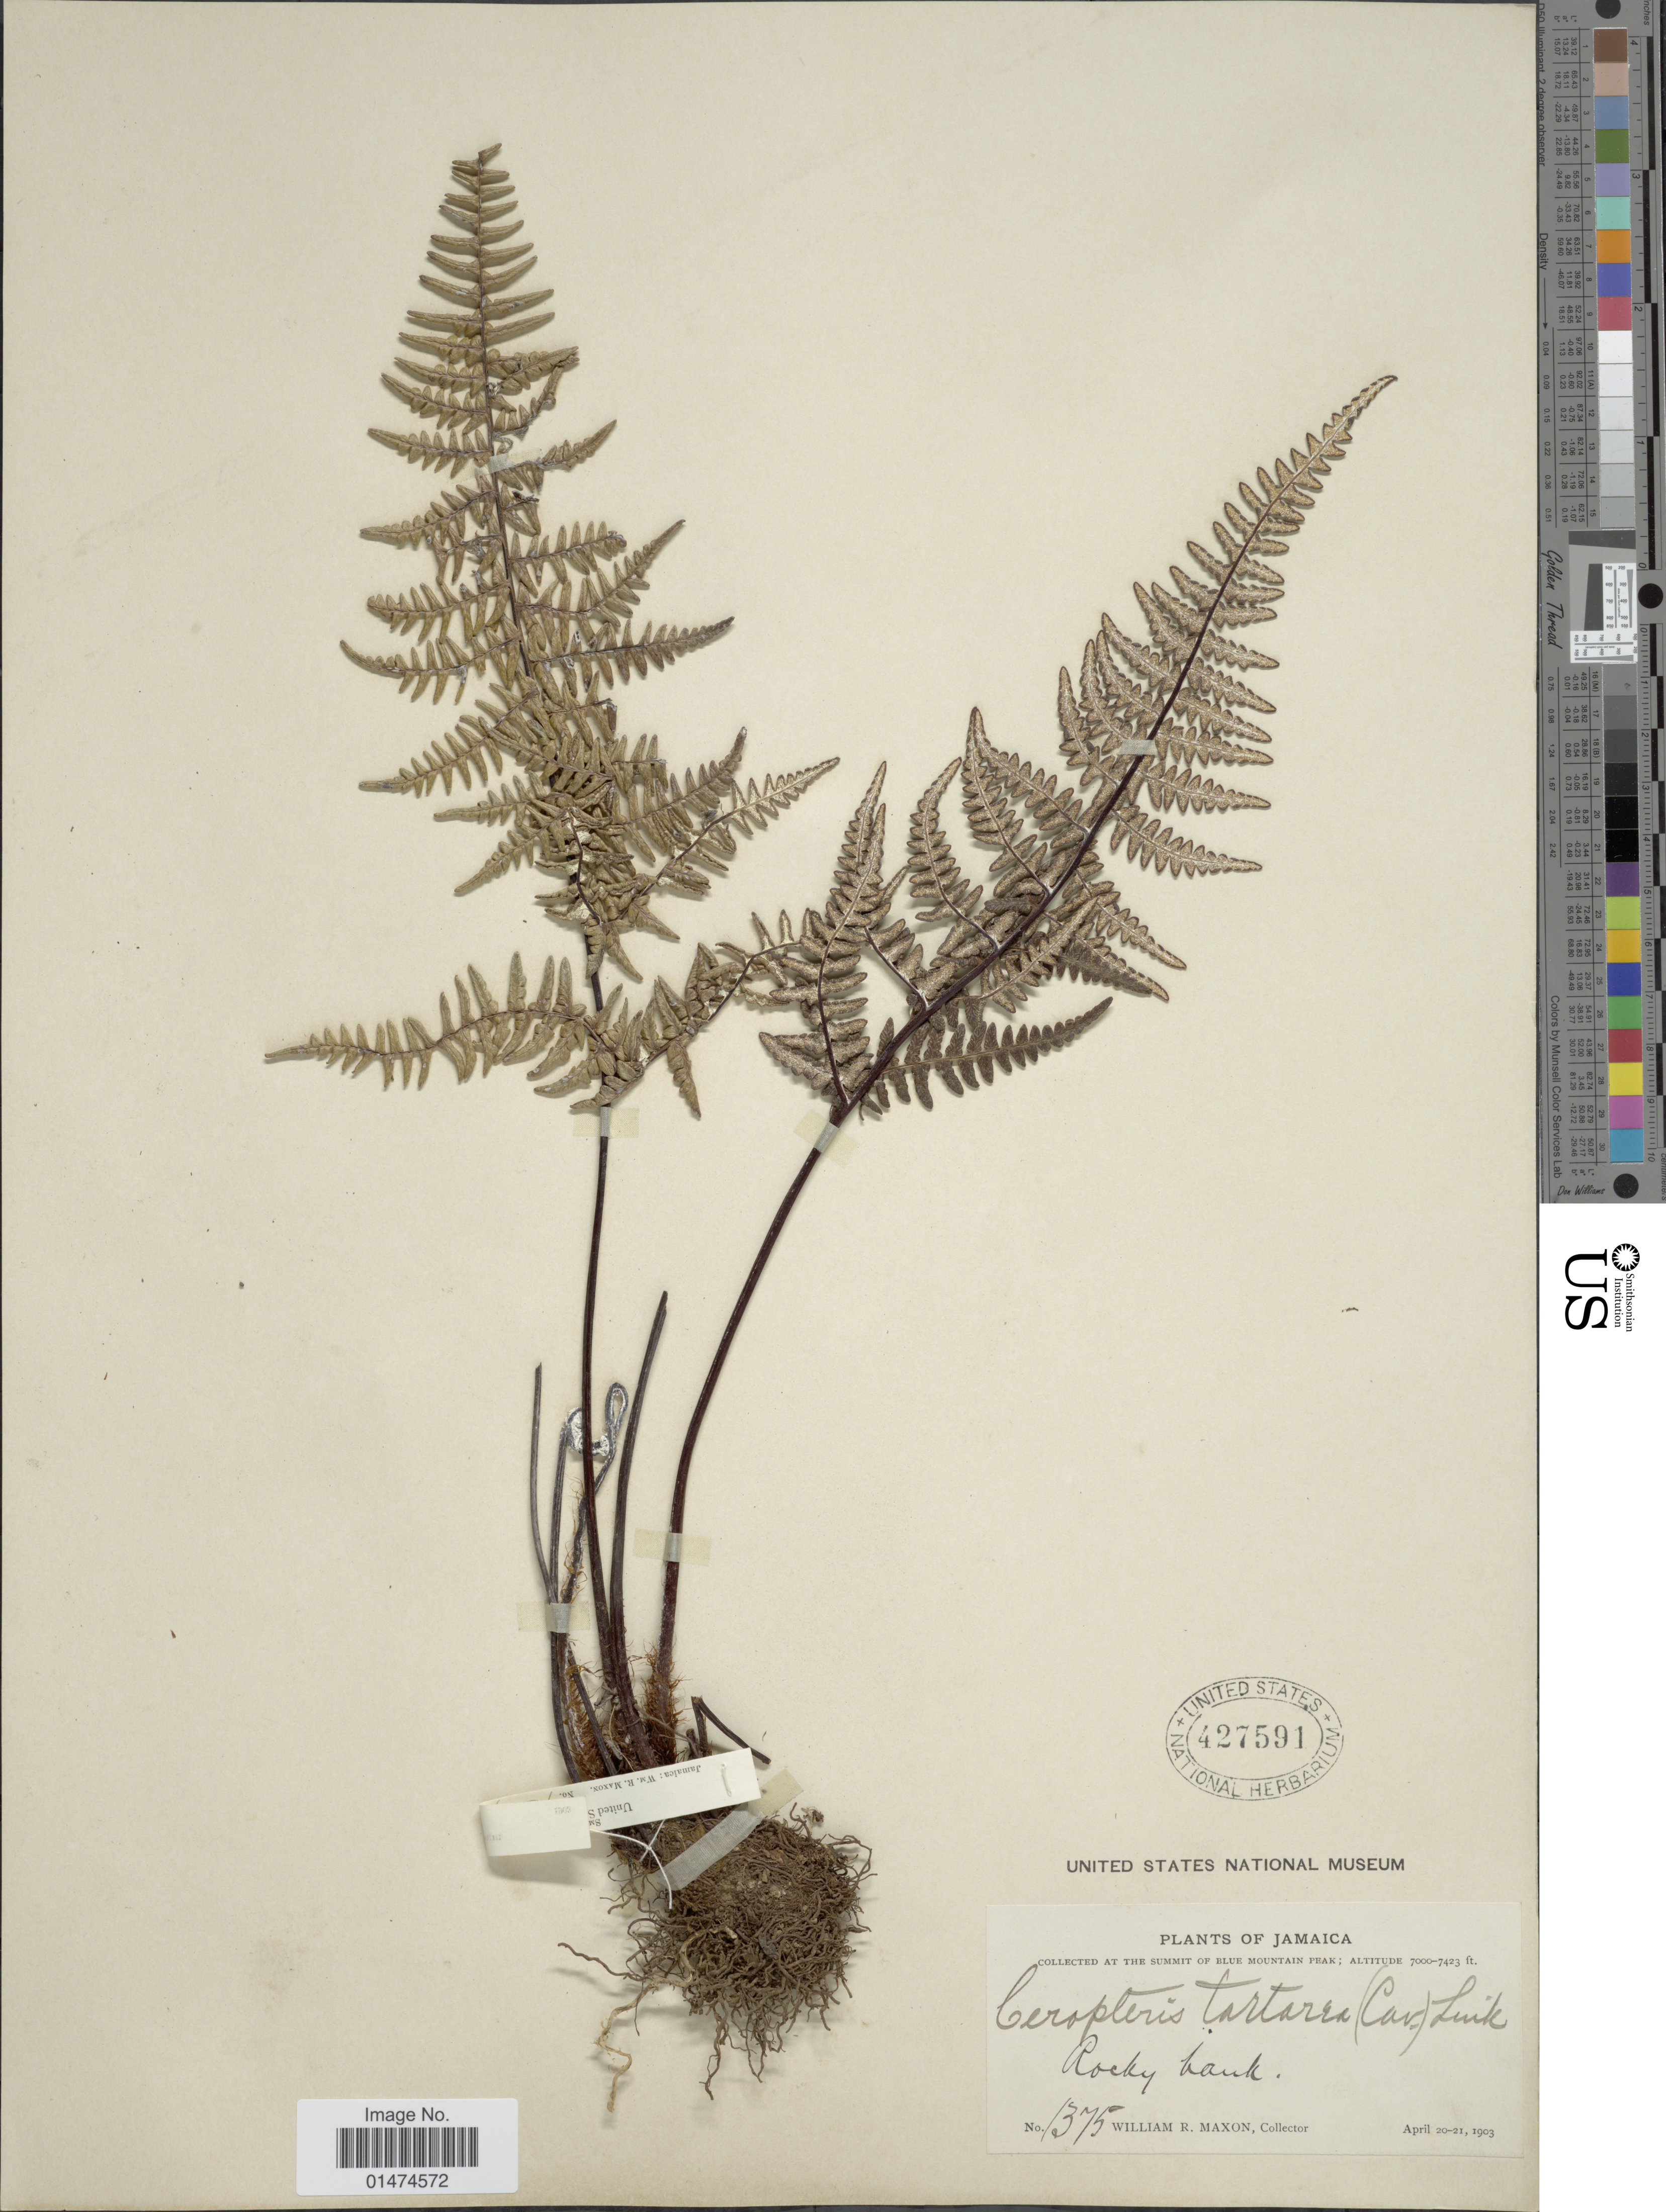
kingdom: Plantae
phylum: Tracheophyta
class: Polypodiopsida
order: Polypodiales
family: Pteridaceae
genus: Pityrogramma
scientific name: Pityrogramma ebenea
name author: (L.) Proctor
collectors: W. R. Maxon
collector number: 1375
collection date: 1903-04-20/1903-04-21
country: Jamaica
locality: Jamaica. The Summit of Blue Mountain Peak.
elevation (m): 2134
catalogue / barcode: US 427591